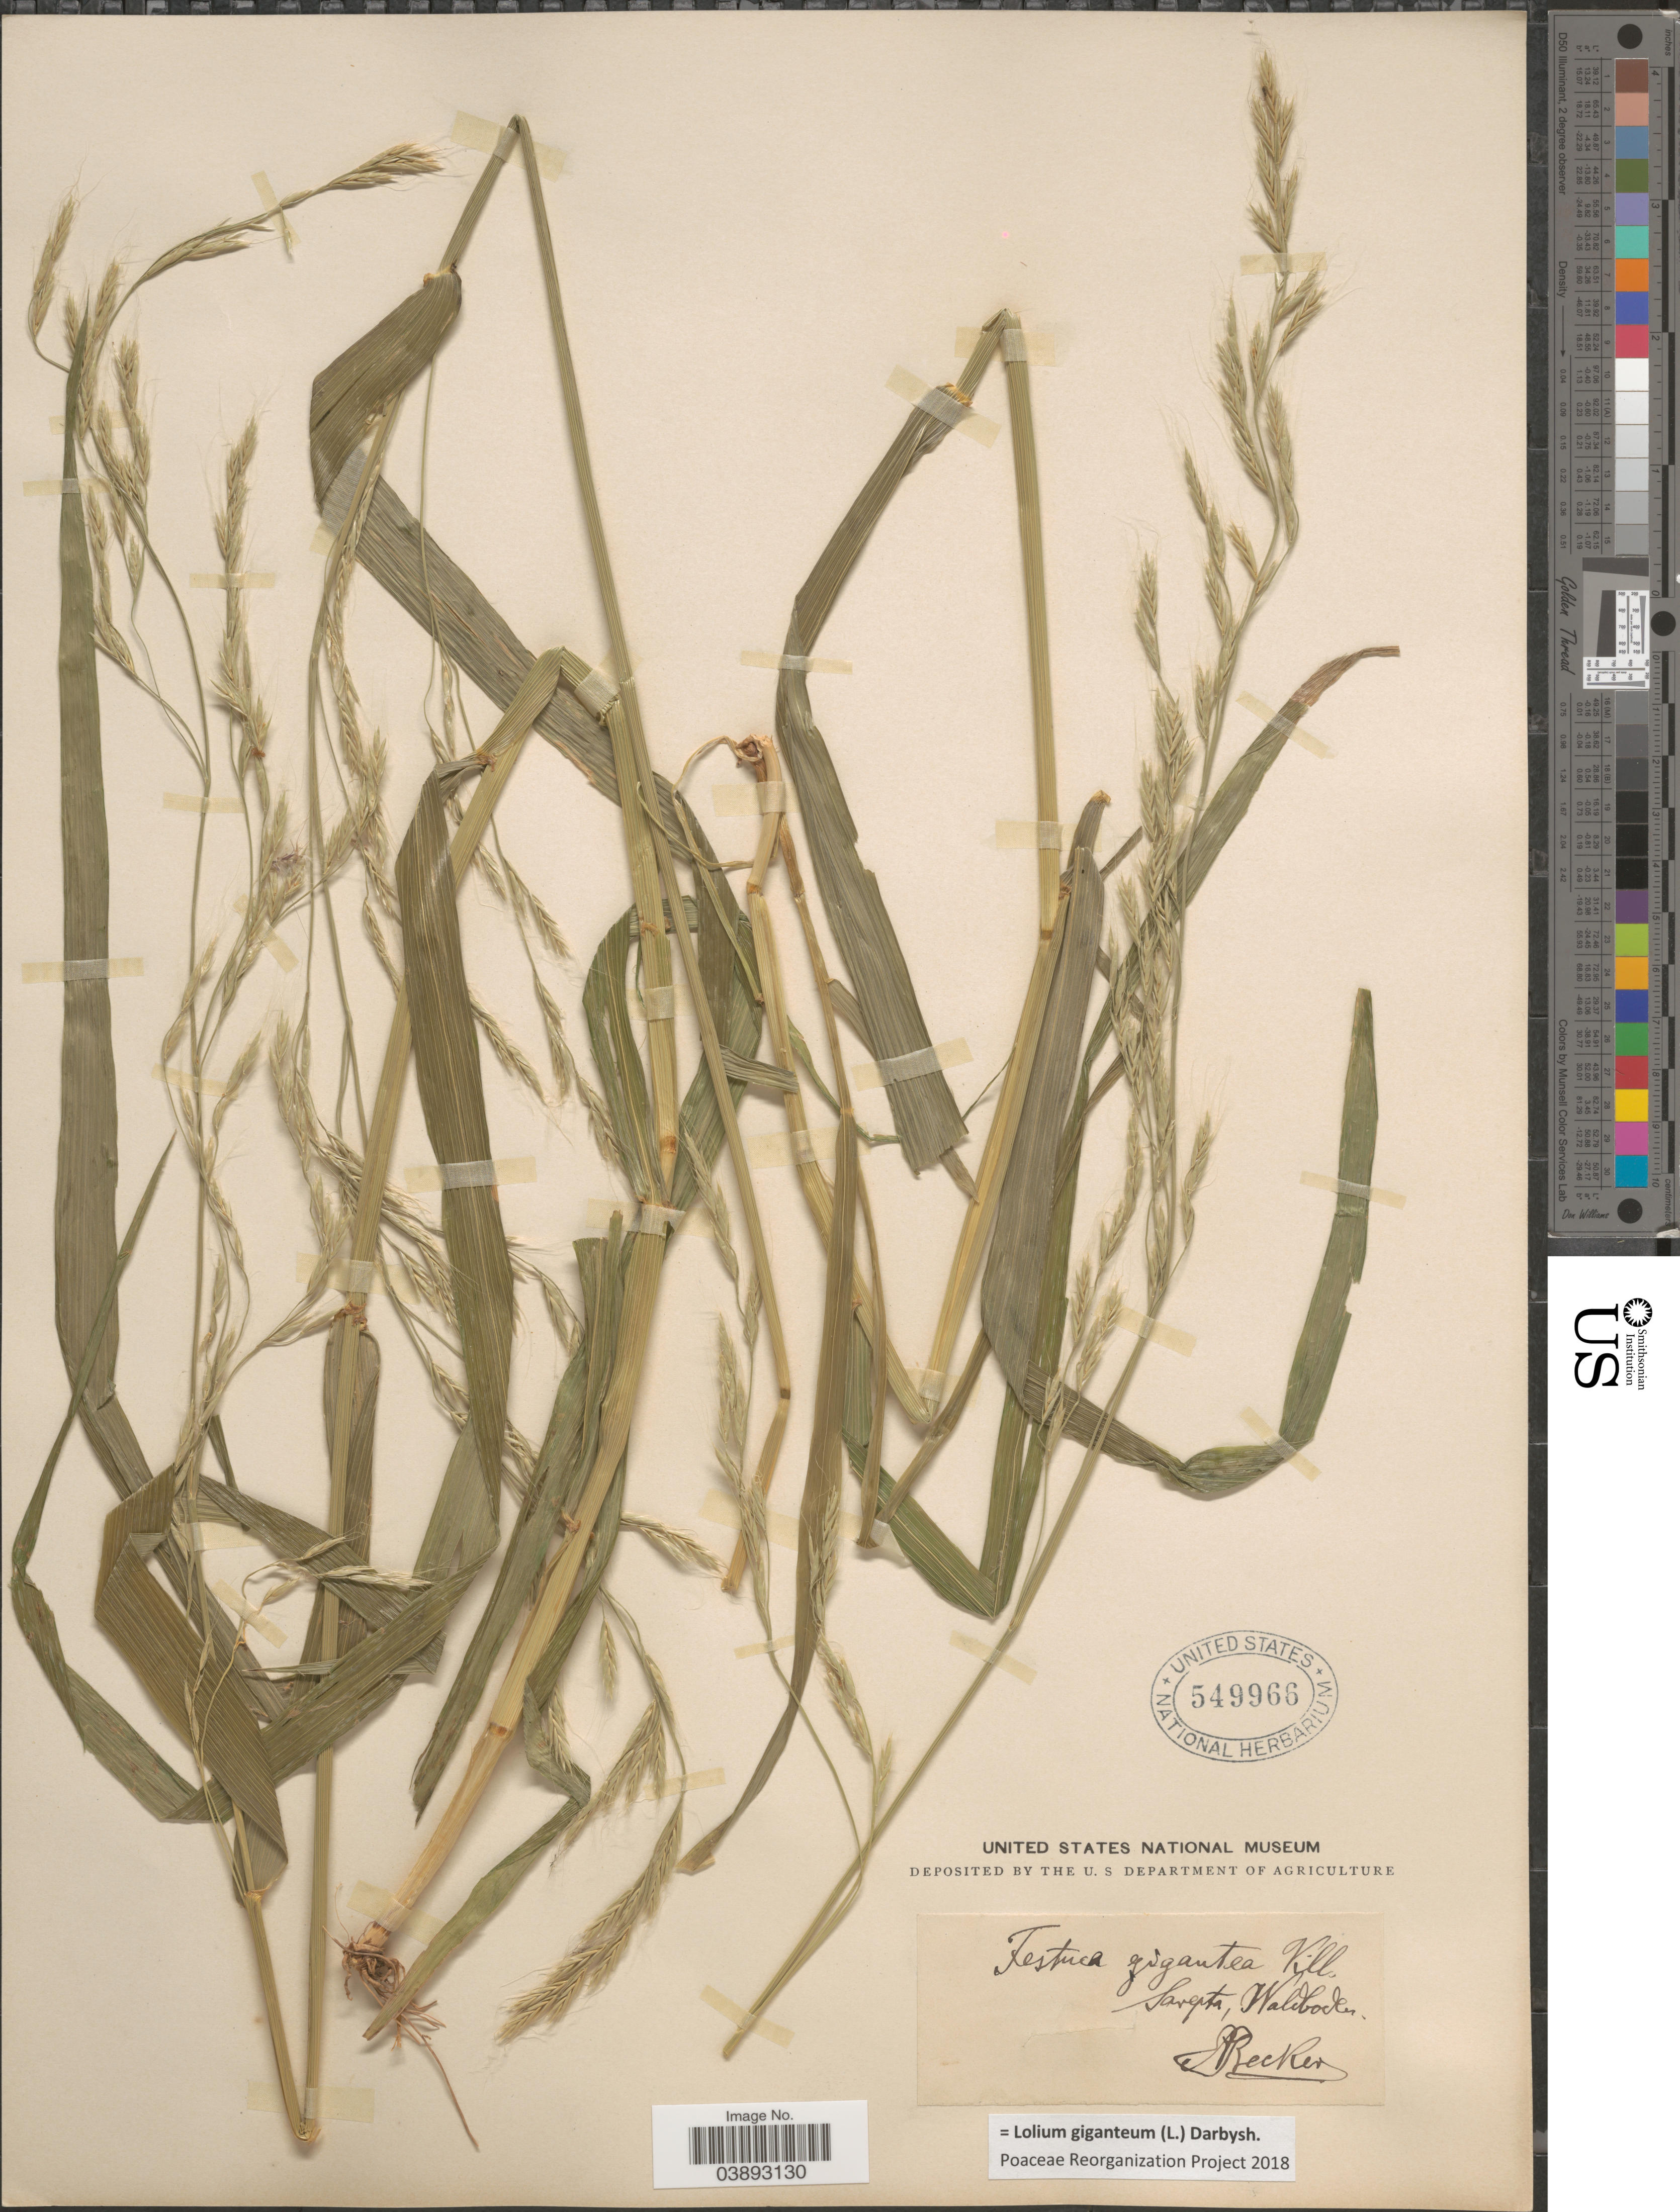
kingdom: Plantae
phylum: Tracheophyta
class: Liliopsida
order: Poales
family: Poaceae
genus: Lolium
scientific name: Lolium giganteum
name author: (L.) Darbysh.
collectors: A. Becker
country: Russian Federation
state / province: Volgograd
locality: Sarepta, Waldboden.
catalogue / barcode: US 549966